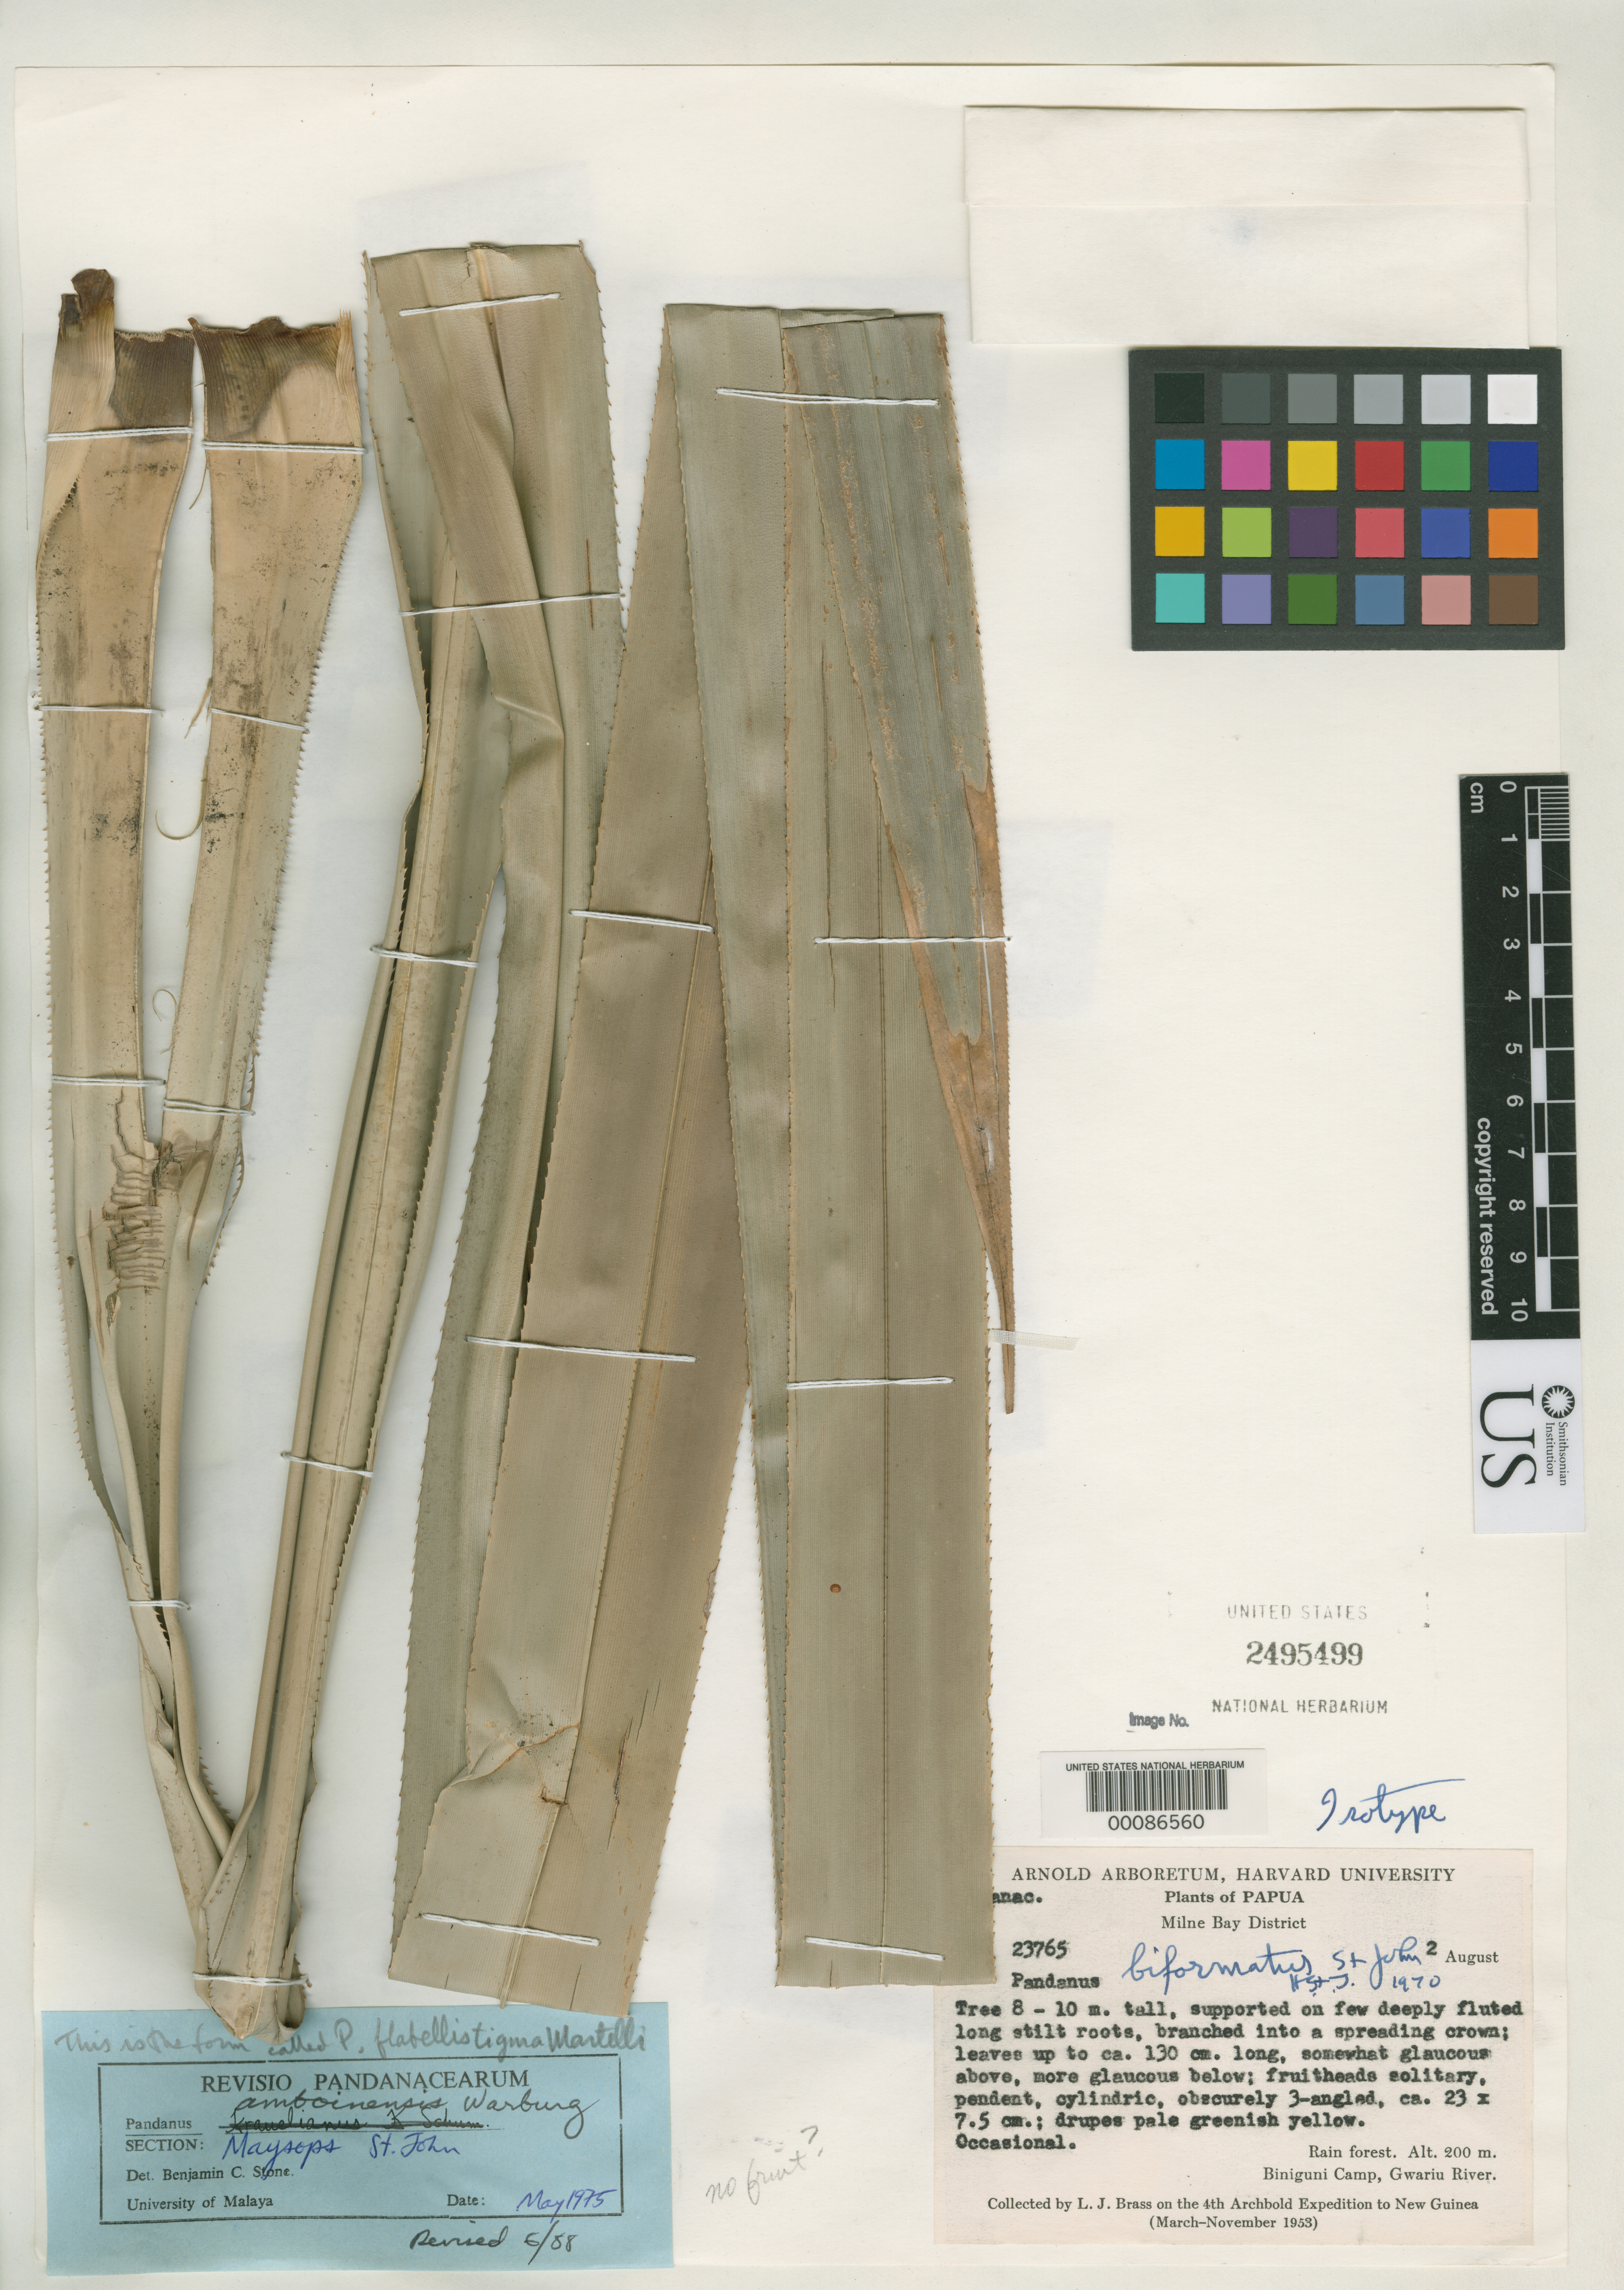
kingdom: Plantae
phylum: Tracheophyta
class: Liliopsida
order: Pandanales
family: Pandanaceae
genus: Pandanus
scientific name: Pandanus biformatus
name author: H. St. John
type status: Isotype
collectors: L. J. Brass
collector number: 23765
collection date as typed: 02 Aug 1953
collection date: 1953-08-02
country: Papua New Guinea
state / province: Milne Bay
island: New Guinea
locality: Biniguin camp, Gwariu river.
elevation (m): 200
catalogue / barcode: US 2495499